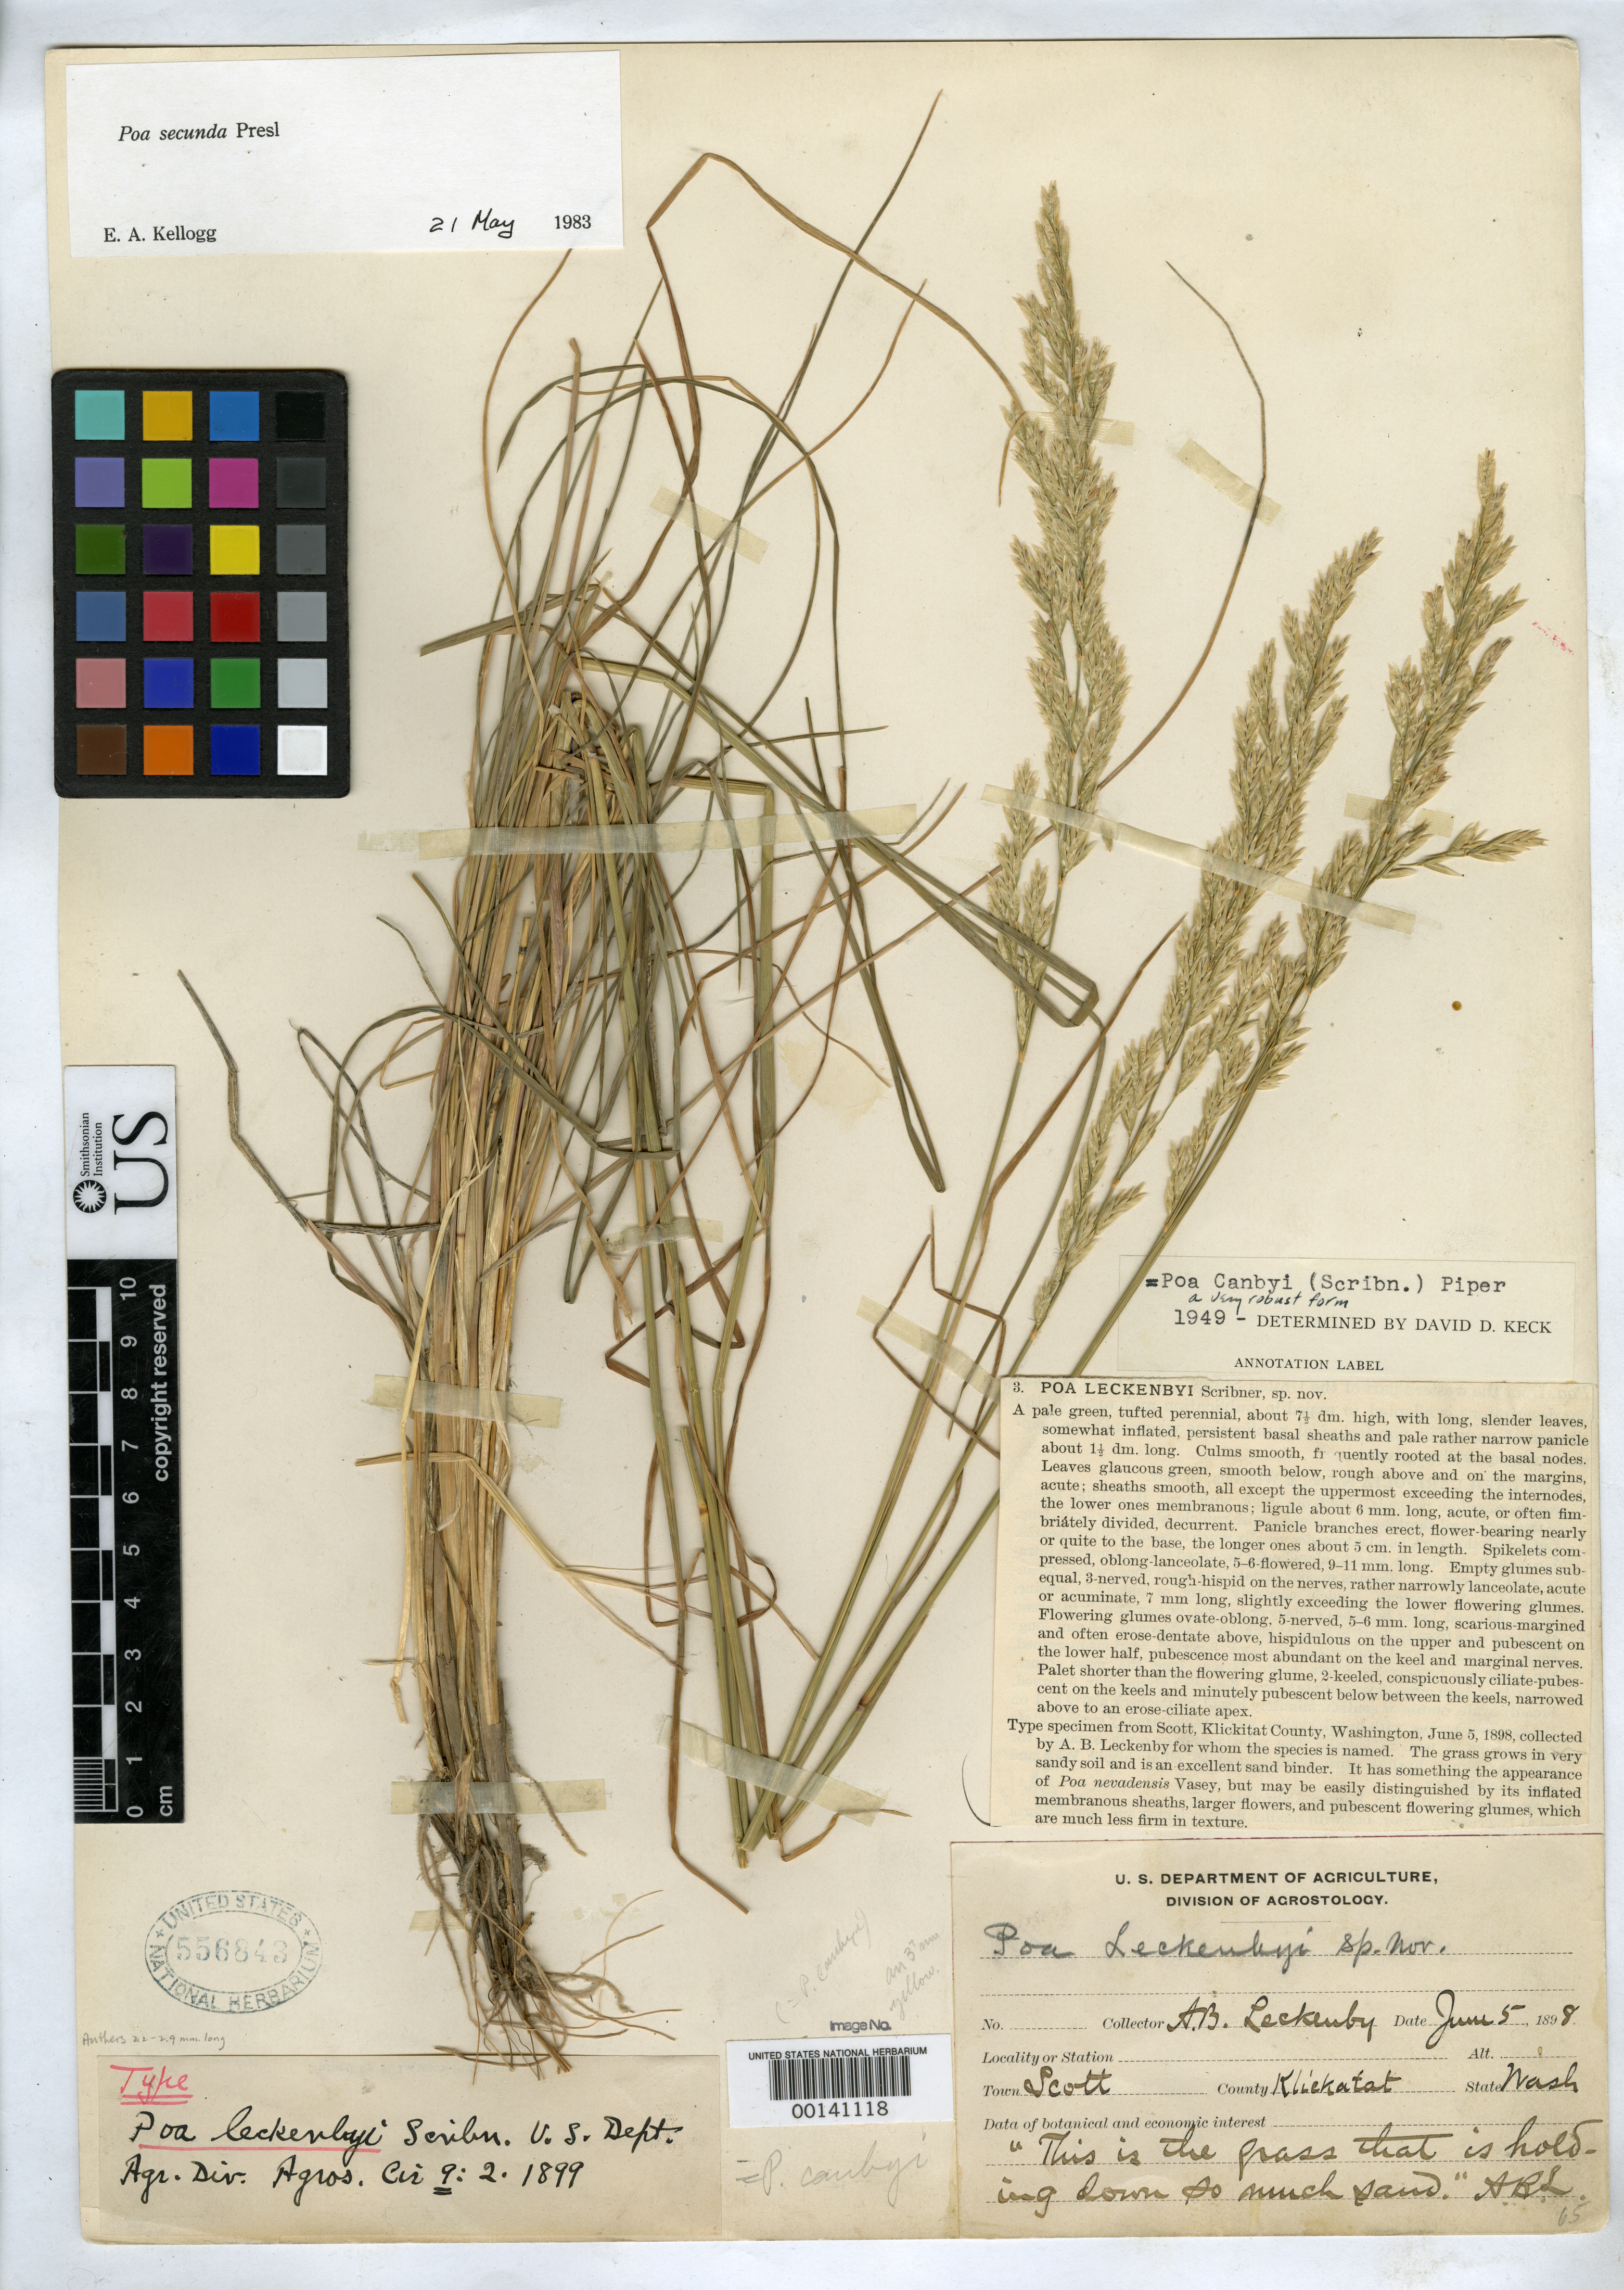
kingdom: Plantae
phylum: Tracheophyta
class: Liliopsida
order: Poales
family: Poaceae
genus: Poa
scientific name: Poa leckenbyi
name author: Scribn.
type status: Isotype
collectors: A. Leckenby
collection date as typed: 05 Jun 1898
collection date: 1898-06-05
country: United States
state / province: Washington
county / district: Klickitat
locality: Scott.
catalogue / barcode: US 556843